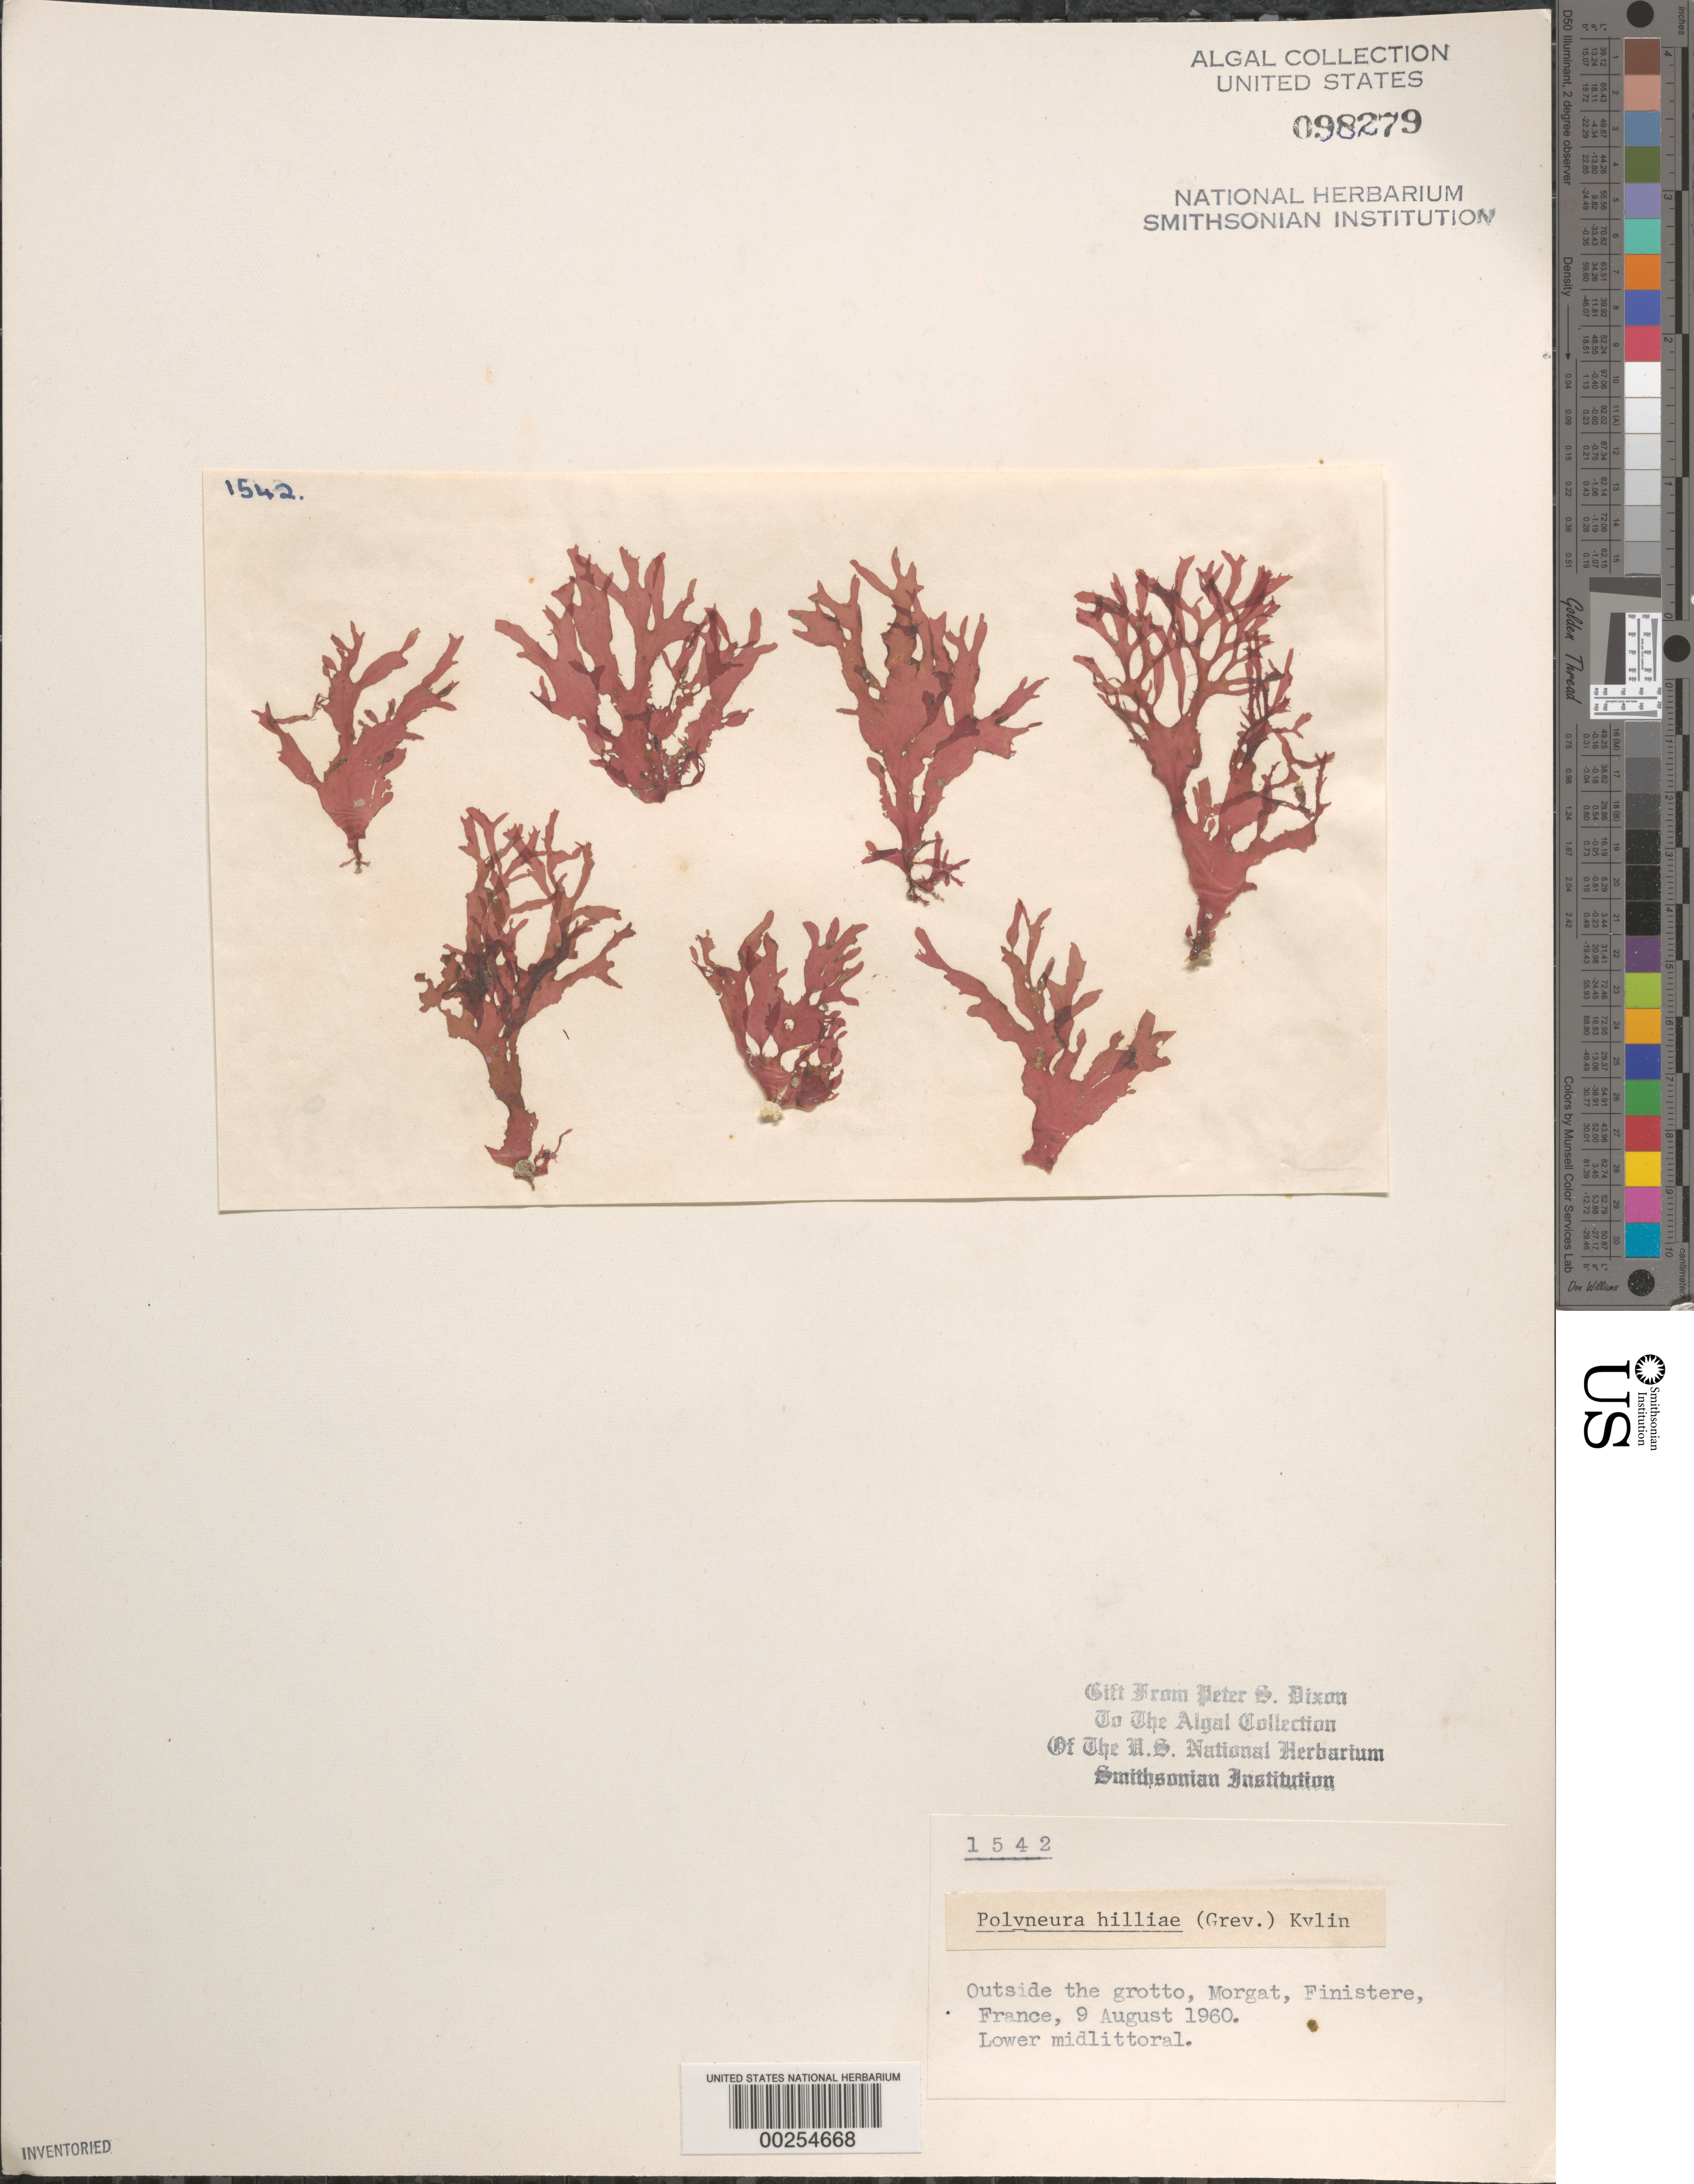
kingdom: Plantae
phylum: Rhodophyta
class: Florideophyceae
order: Ceramiales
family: Delesseriaceae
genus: Polyneura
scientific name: Polyneura bonnemaisonii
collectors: P. S. Dixon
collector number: PSD 1542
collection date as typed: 09 Aug 1960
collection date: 1960-08-09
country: France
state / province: Bretagne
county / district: Finistère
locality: Morgat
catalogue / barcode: US 98279